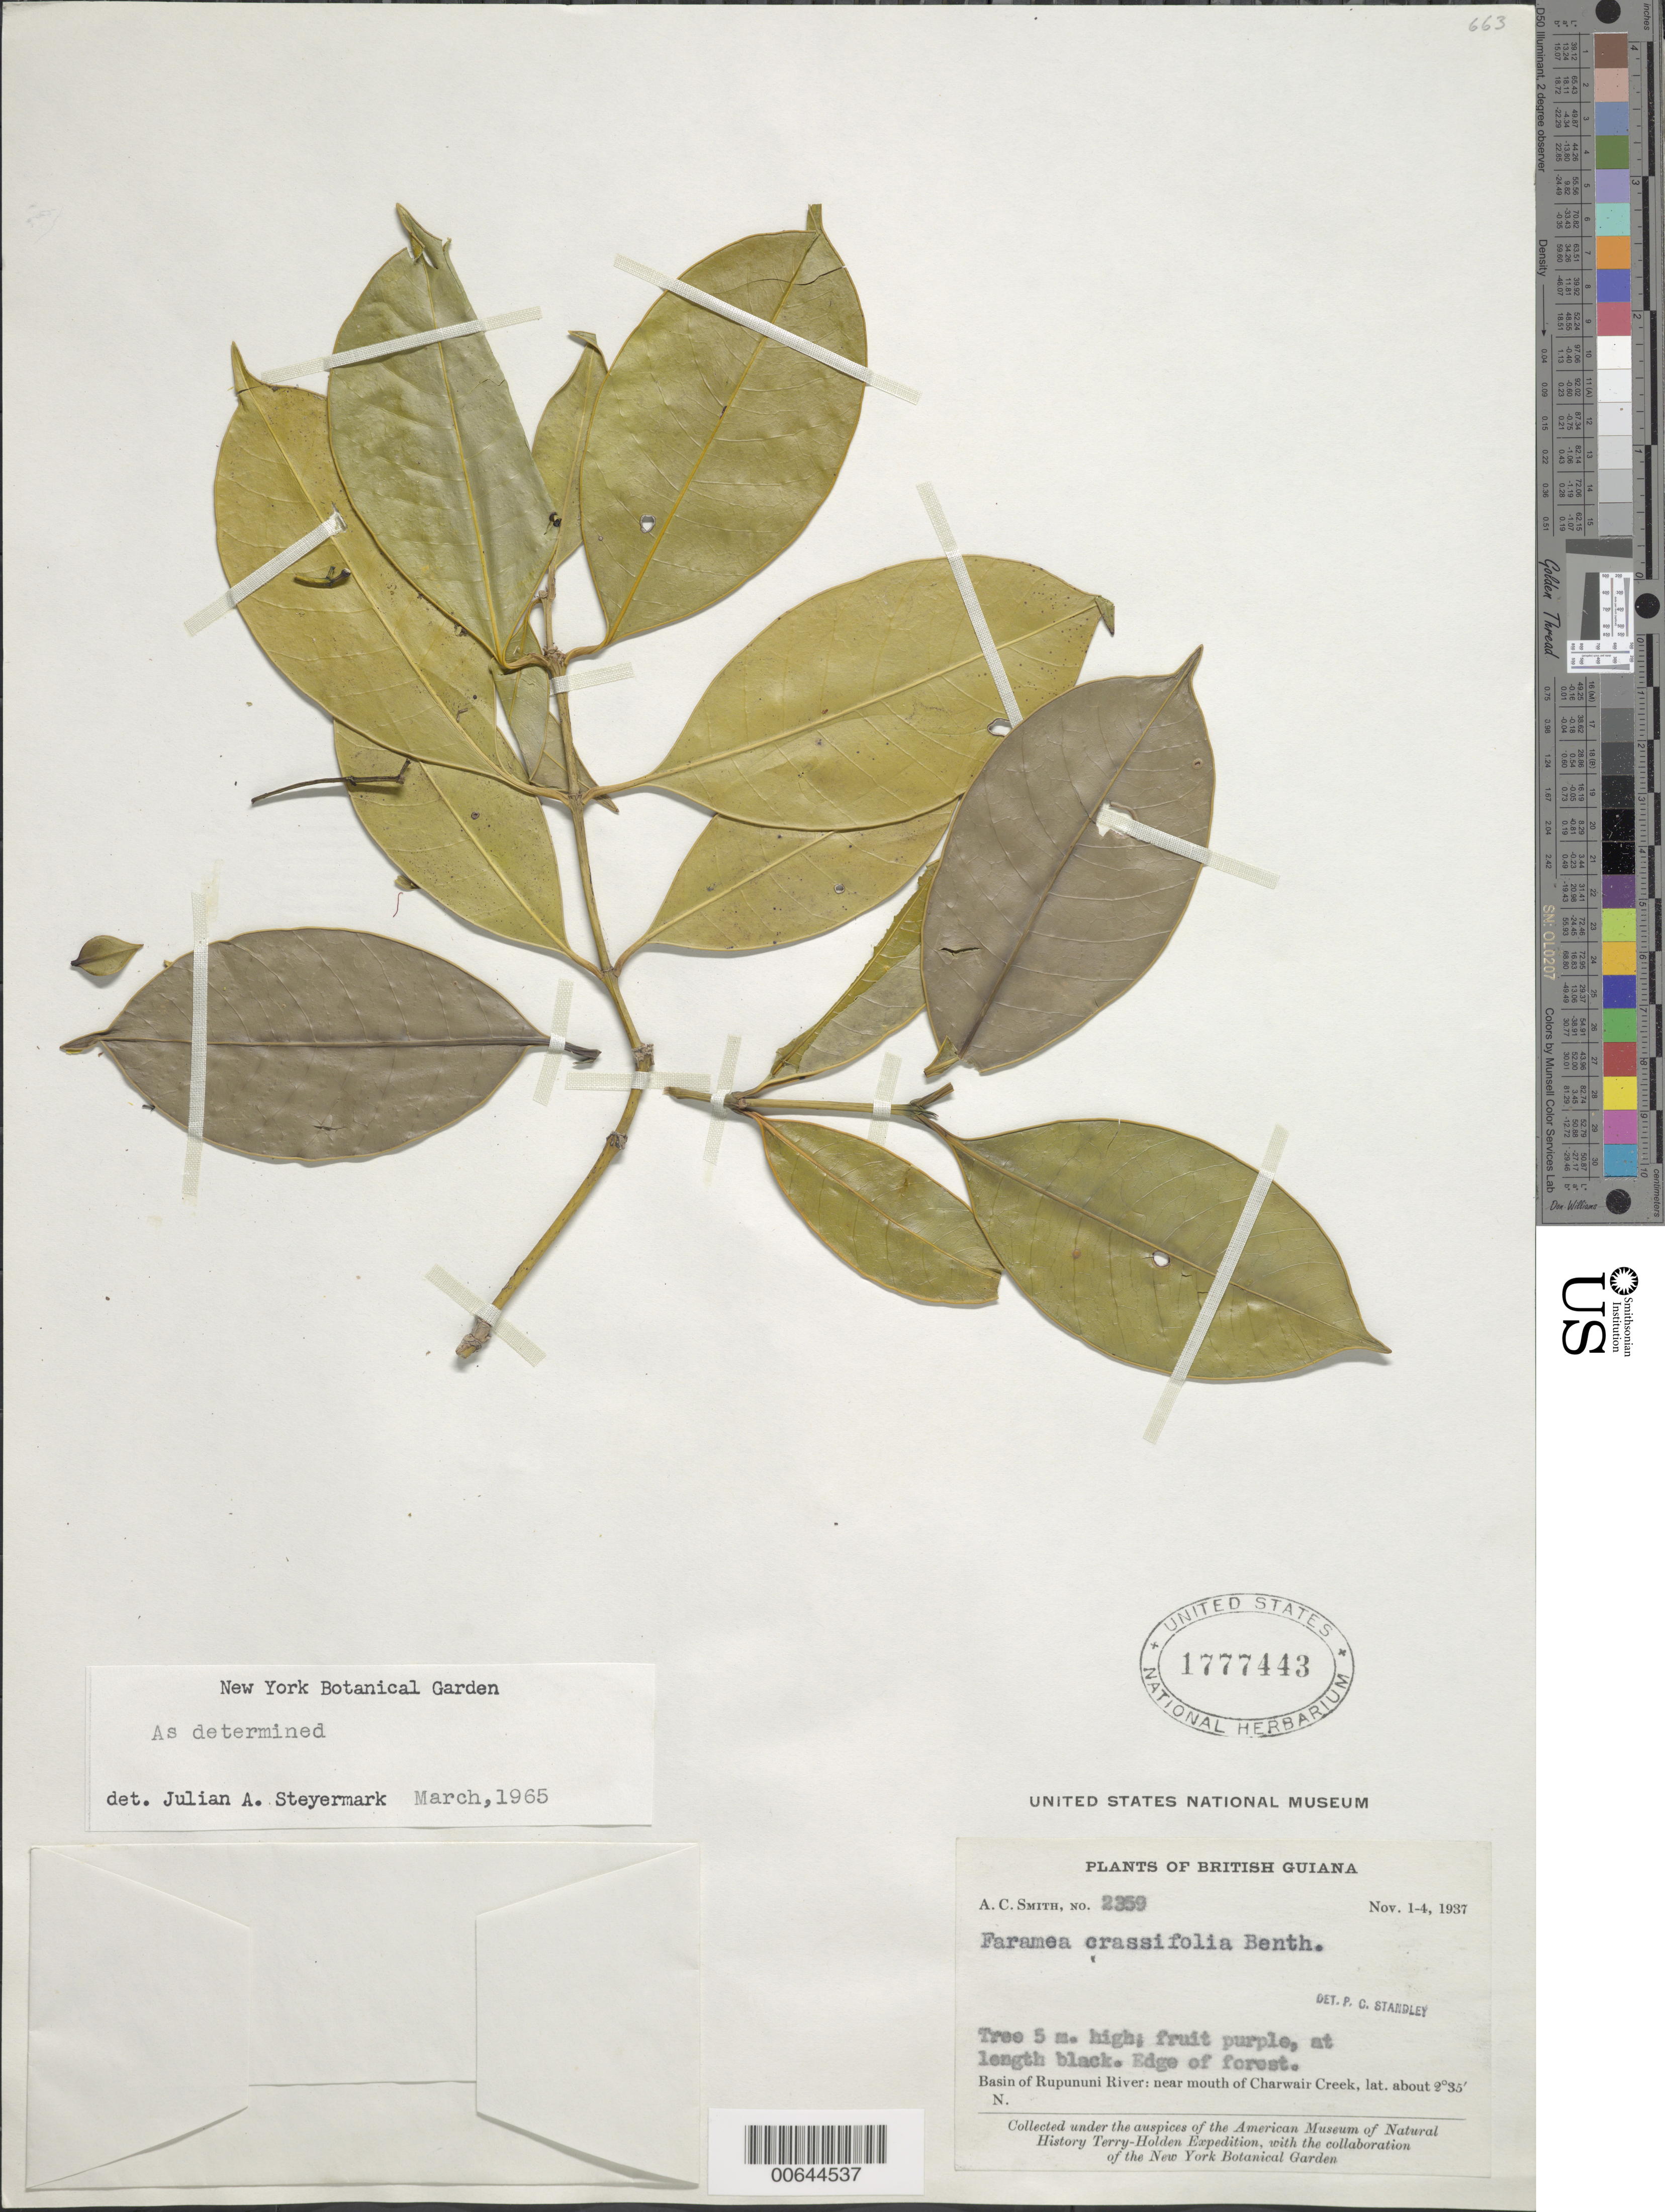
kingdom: Plantae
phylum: Tracheophyta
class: Magnoliopsida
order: Gentianales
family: Rubiaceae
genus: Faramea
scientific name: Faramea crassifolia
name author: Benth.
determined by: Steyermark, Julian A., (VEN)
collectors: A. C. Smith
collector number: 2359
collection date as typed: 1-Nov-37 to 4-Nov-37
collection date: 1937-11-01/1937-11-04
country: Guyana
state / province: U. Takutu-U. Essequibo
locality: Charwair Creek, near mouth, Rupununi R. basin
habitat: Edge of forest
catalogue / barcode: US 1777443